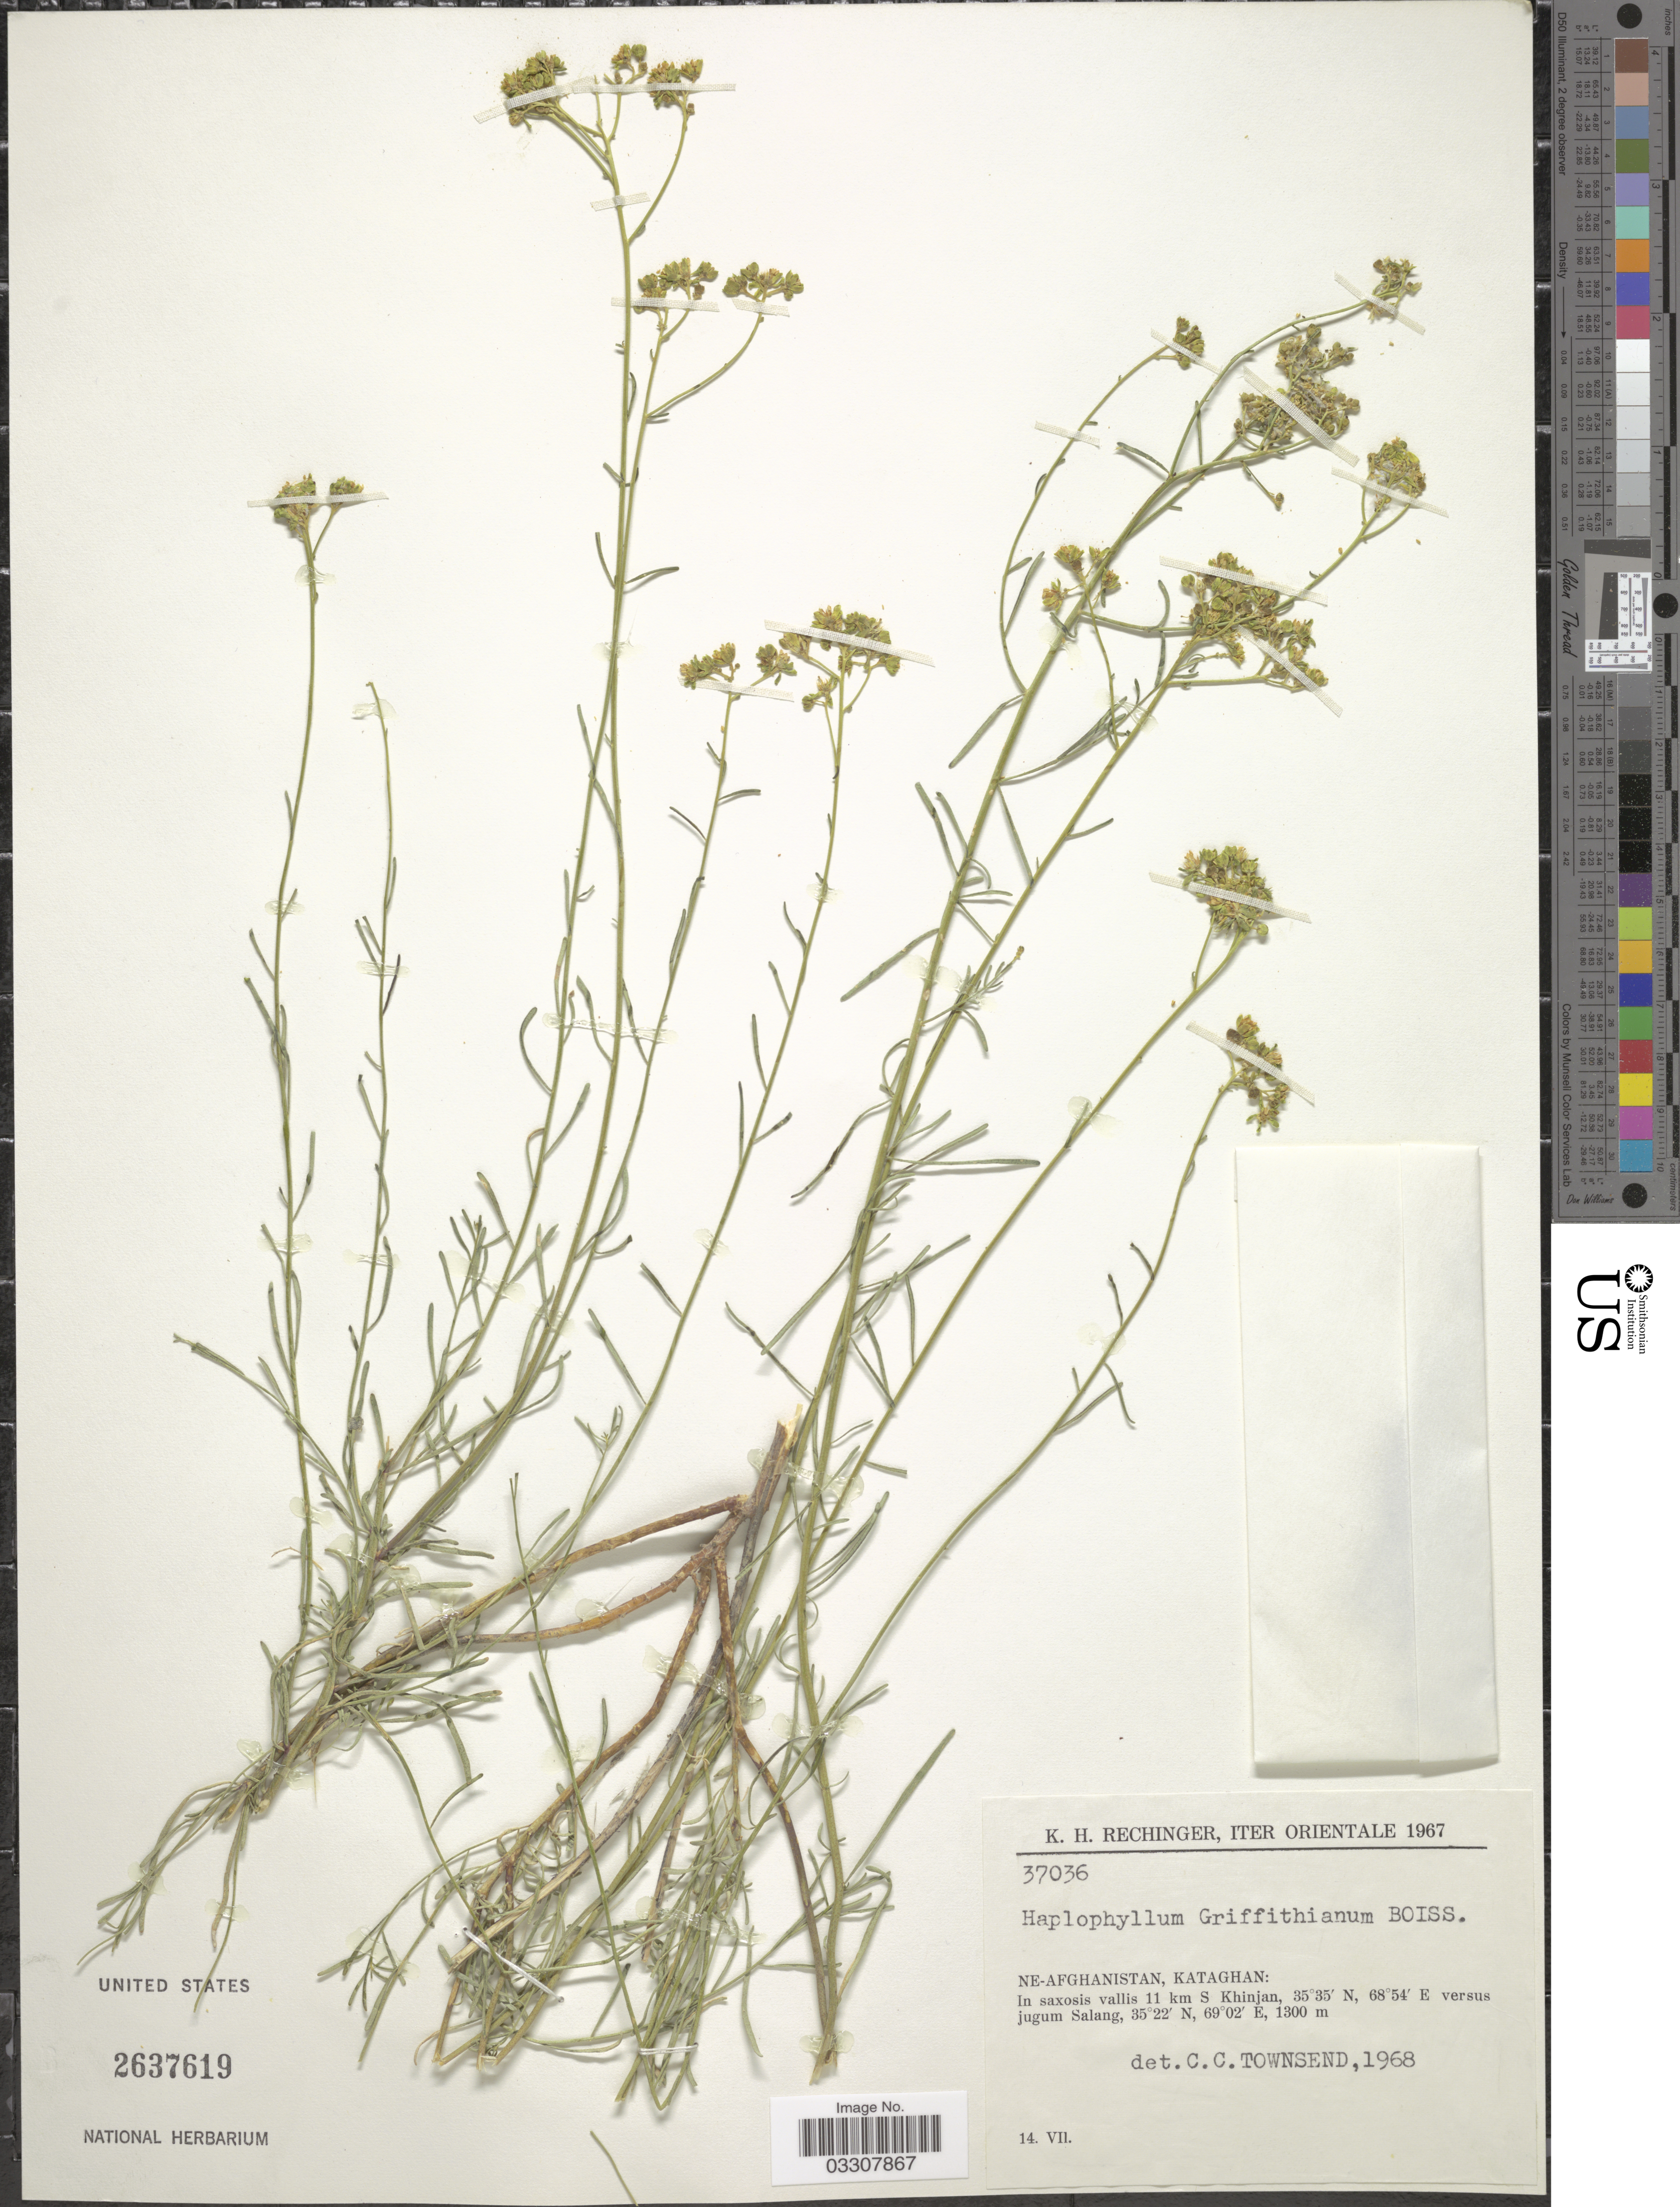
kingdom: Plantae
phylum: Tracheophyta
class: Magnoliopsida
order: Sapindales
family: Rutaceae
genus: Haplophyllum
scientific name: Haplophyllum griffithianum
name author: Boiss.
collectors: K. H. Rechinger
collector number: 37036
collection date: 1967-07-14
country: Afghanistan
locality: Iter orientale. NE-Afghanistan, Kataghan: In saxosis vallis 11 km S Khinjan, versus jugum Salang.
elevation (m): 1300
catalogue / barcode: US 2637619